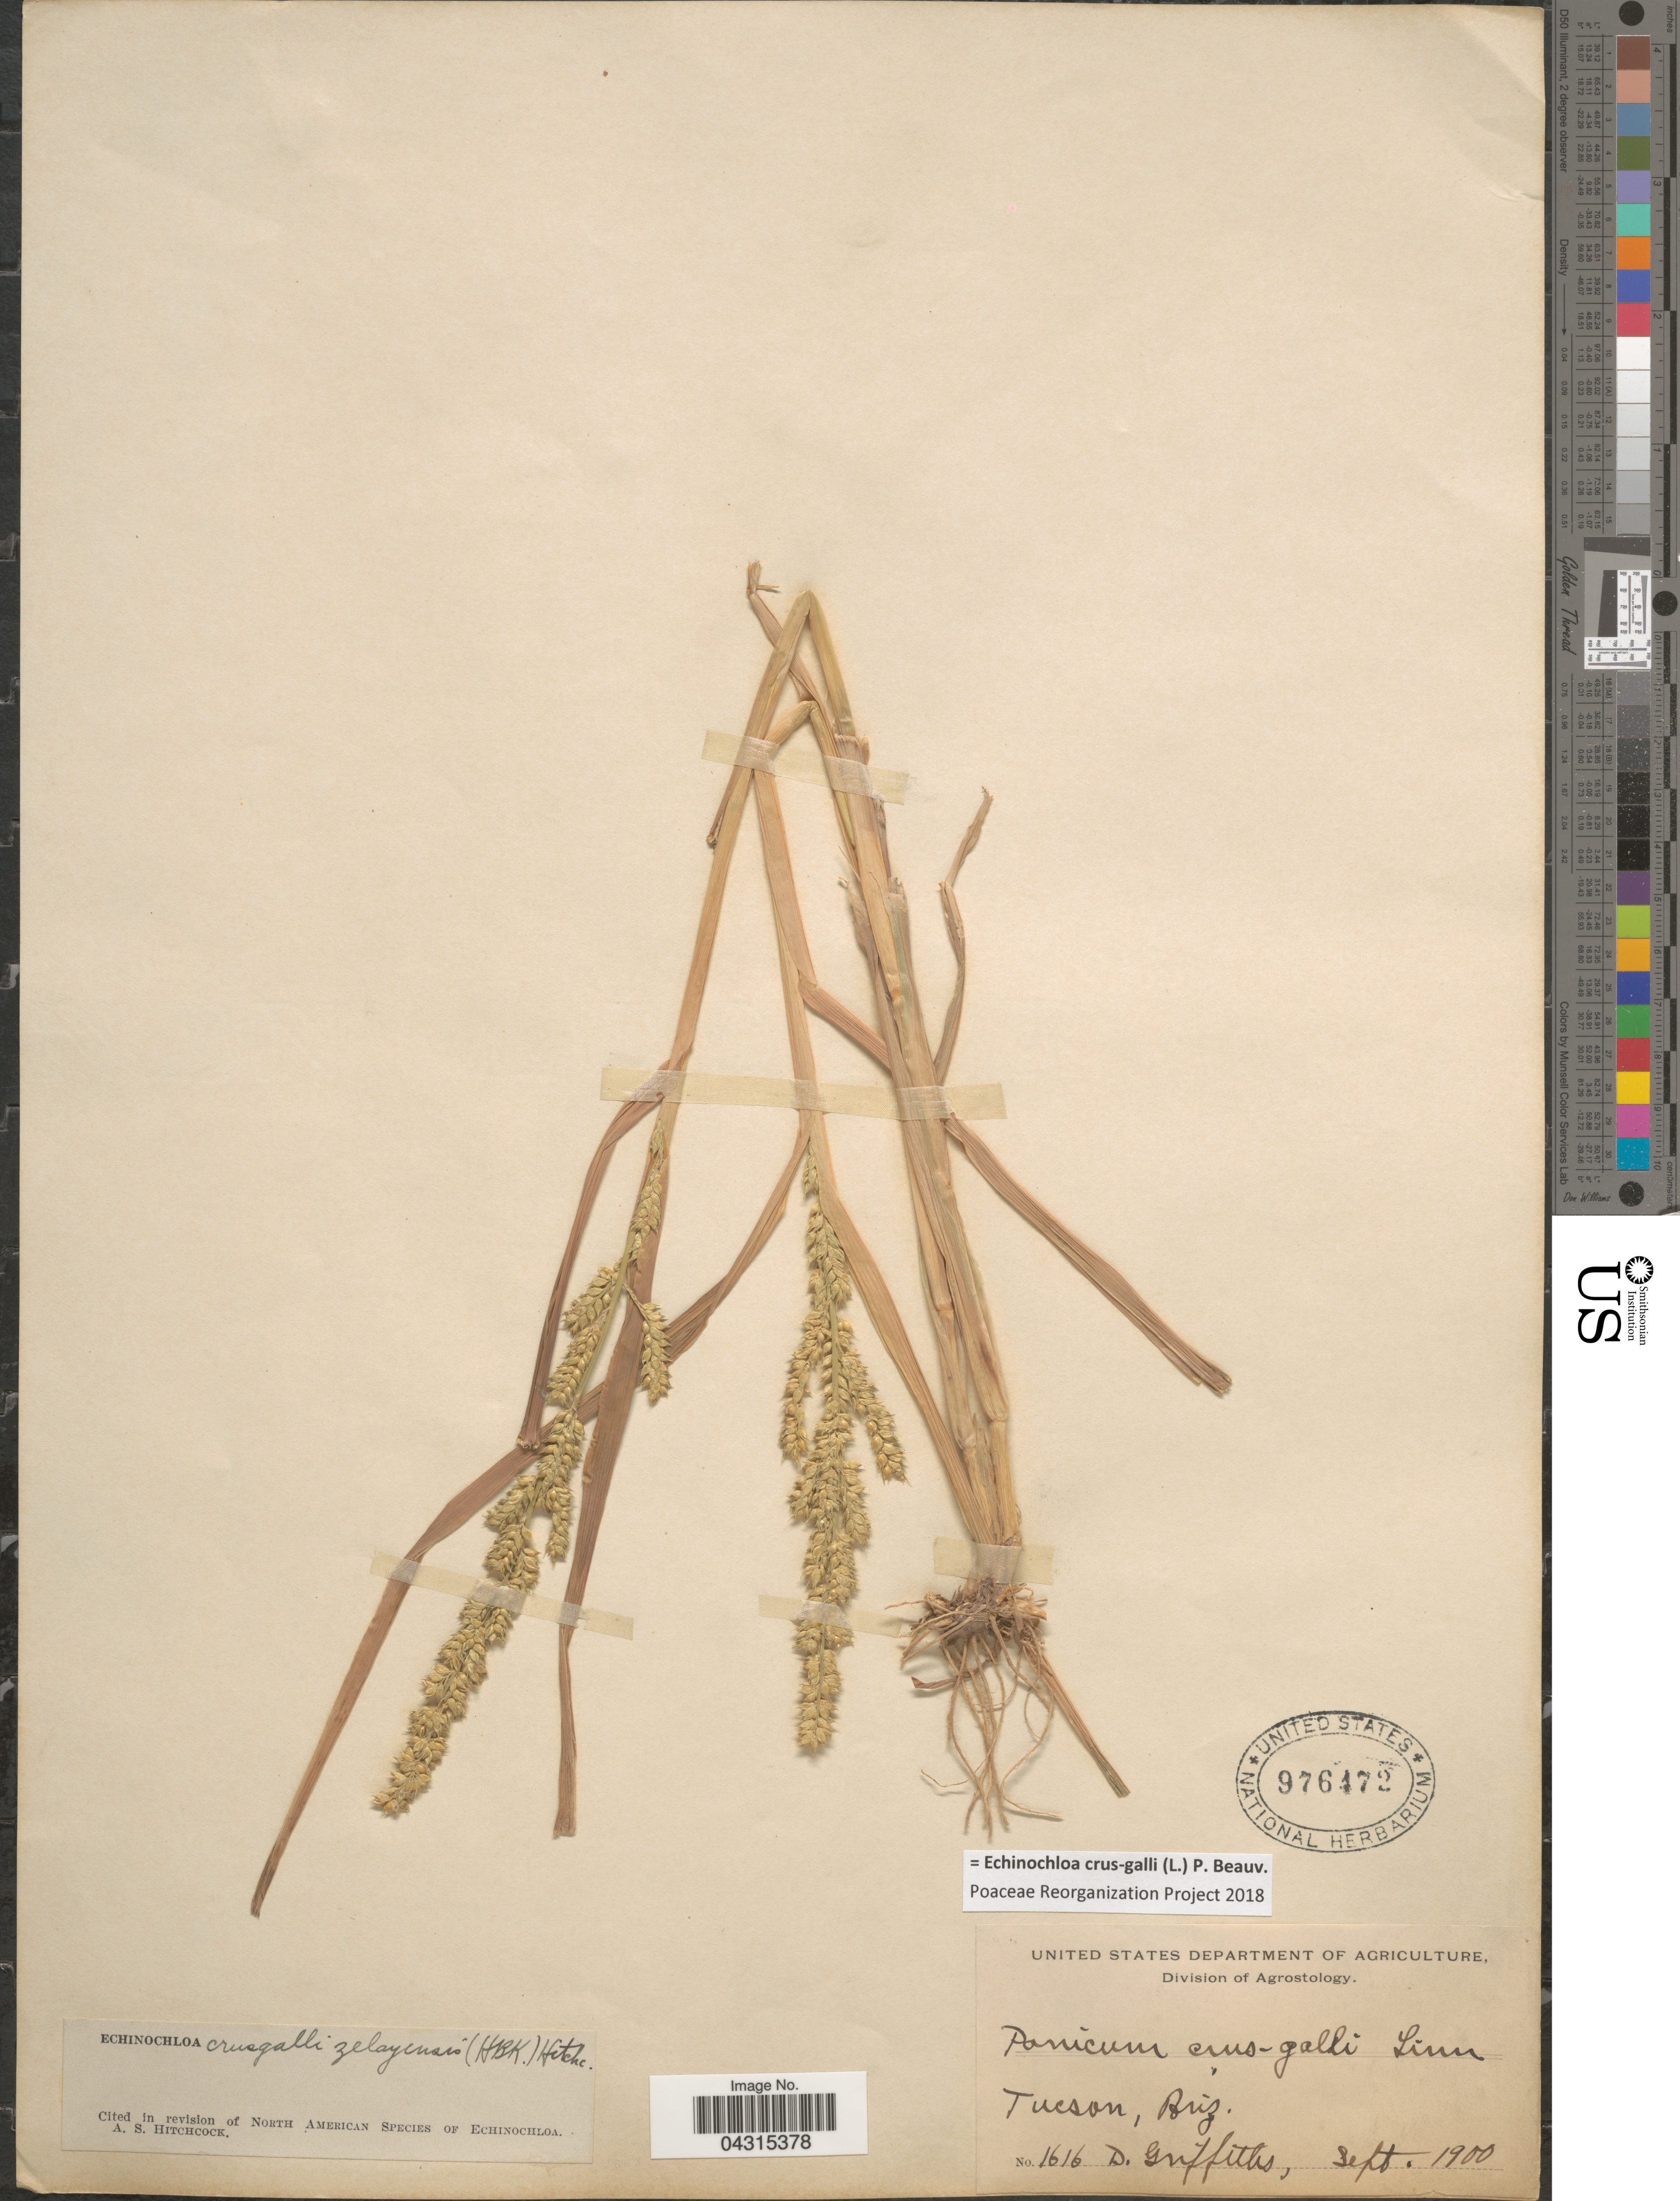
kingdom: Plantae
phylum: Tracheophyta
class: Liliopsida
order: Poales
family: Poaceae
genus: Echinochloa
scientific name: Echinochloa crus-galli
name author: (L.) P. Beauv.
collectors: D. Griffiths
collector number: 1616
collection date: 1900-09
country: United States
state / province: Arizona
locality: Tucson.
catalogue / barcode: US 976472